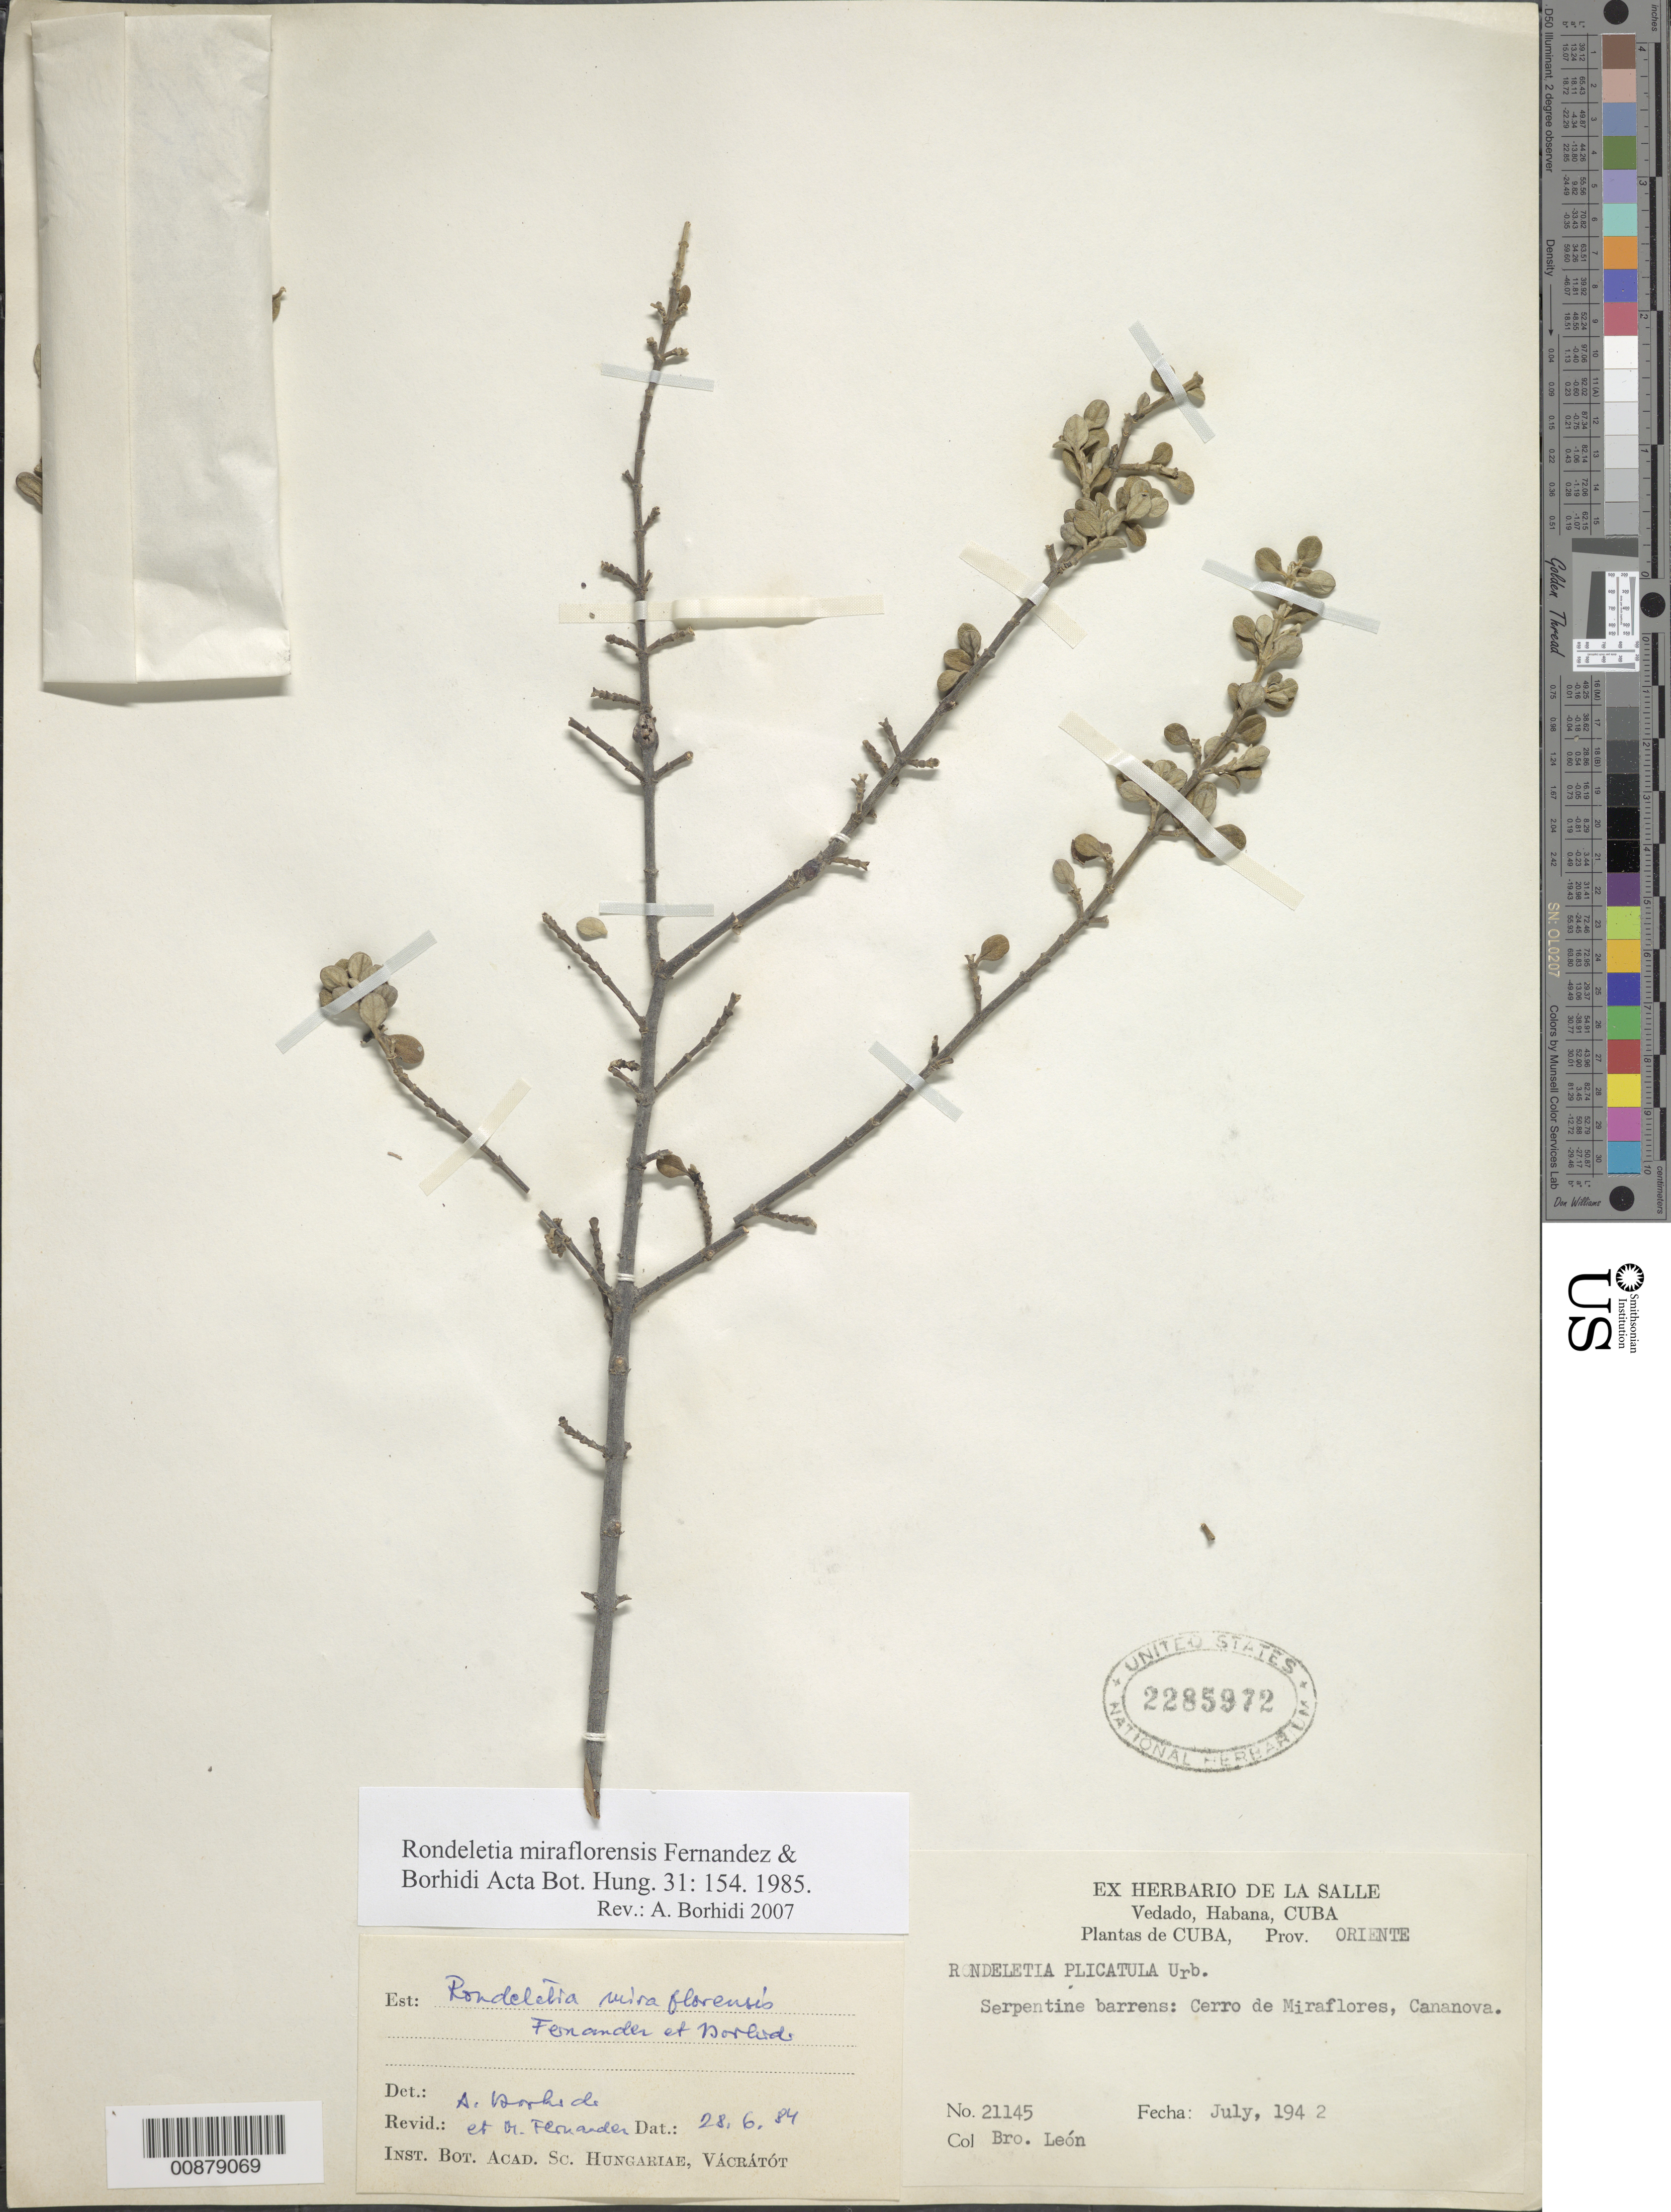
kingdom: Plantae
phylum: Tracheophyta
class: Magnoliopsida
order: Gentianales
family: Rubiaceae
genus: Rondeletia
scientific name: Rondeletia miraflorensis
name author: M. Fernández & Borhidi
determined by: Borhidi, Attila L.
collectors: Bro. León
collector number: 21145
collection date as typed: Jul 1942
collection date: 1942-07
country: Cuba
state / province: Oriente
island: Cuba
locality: Cerro de Miraflores, Cananova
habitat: Serpentine barrens.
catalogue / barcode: US 2285972